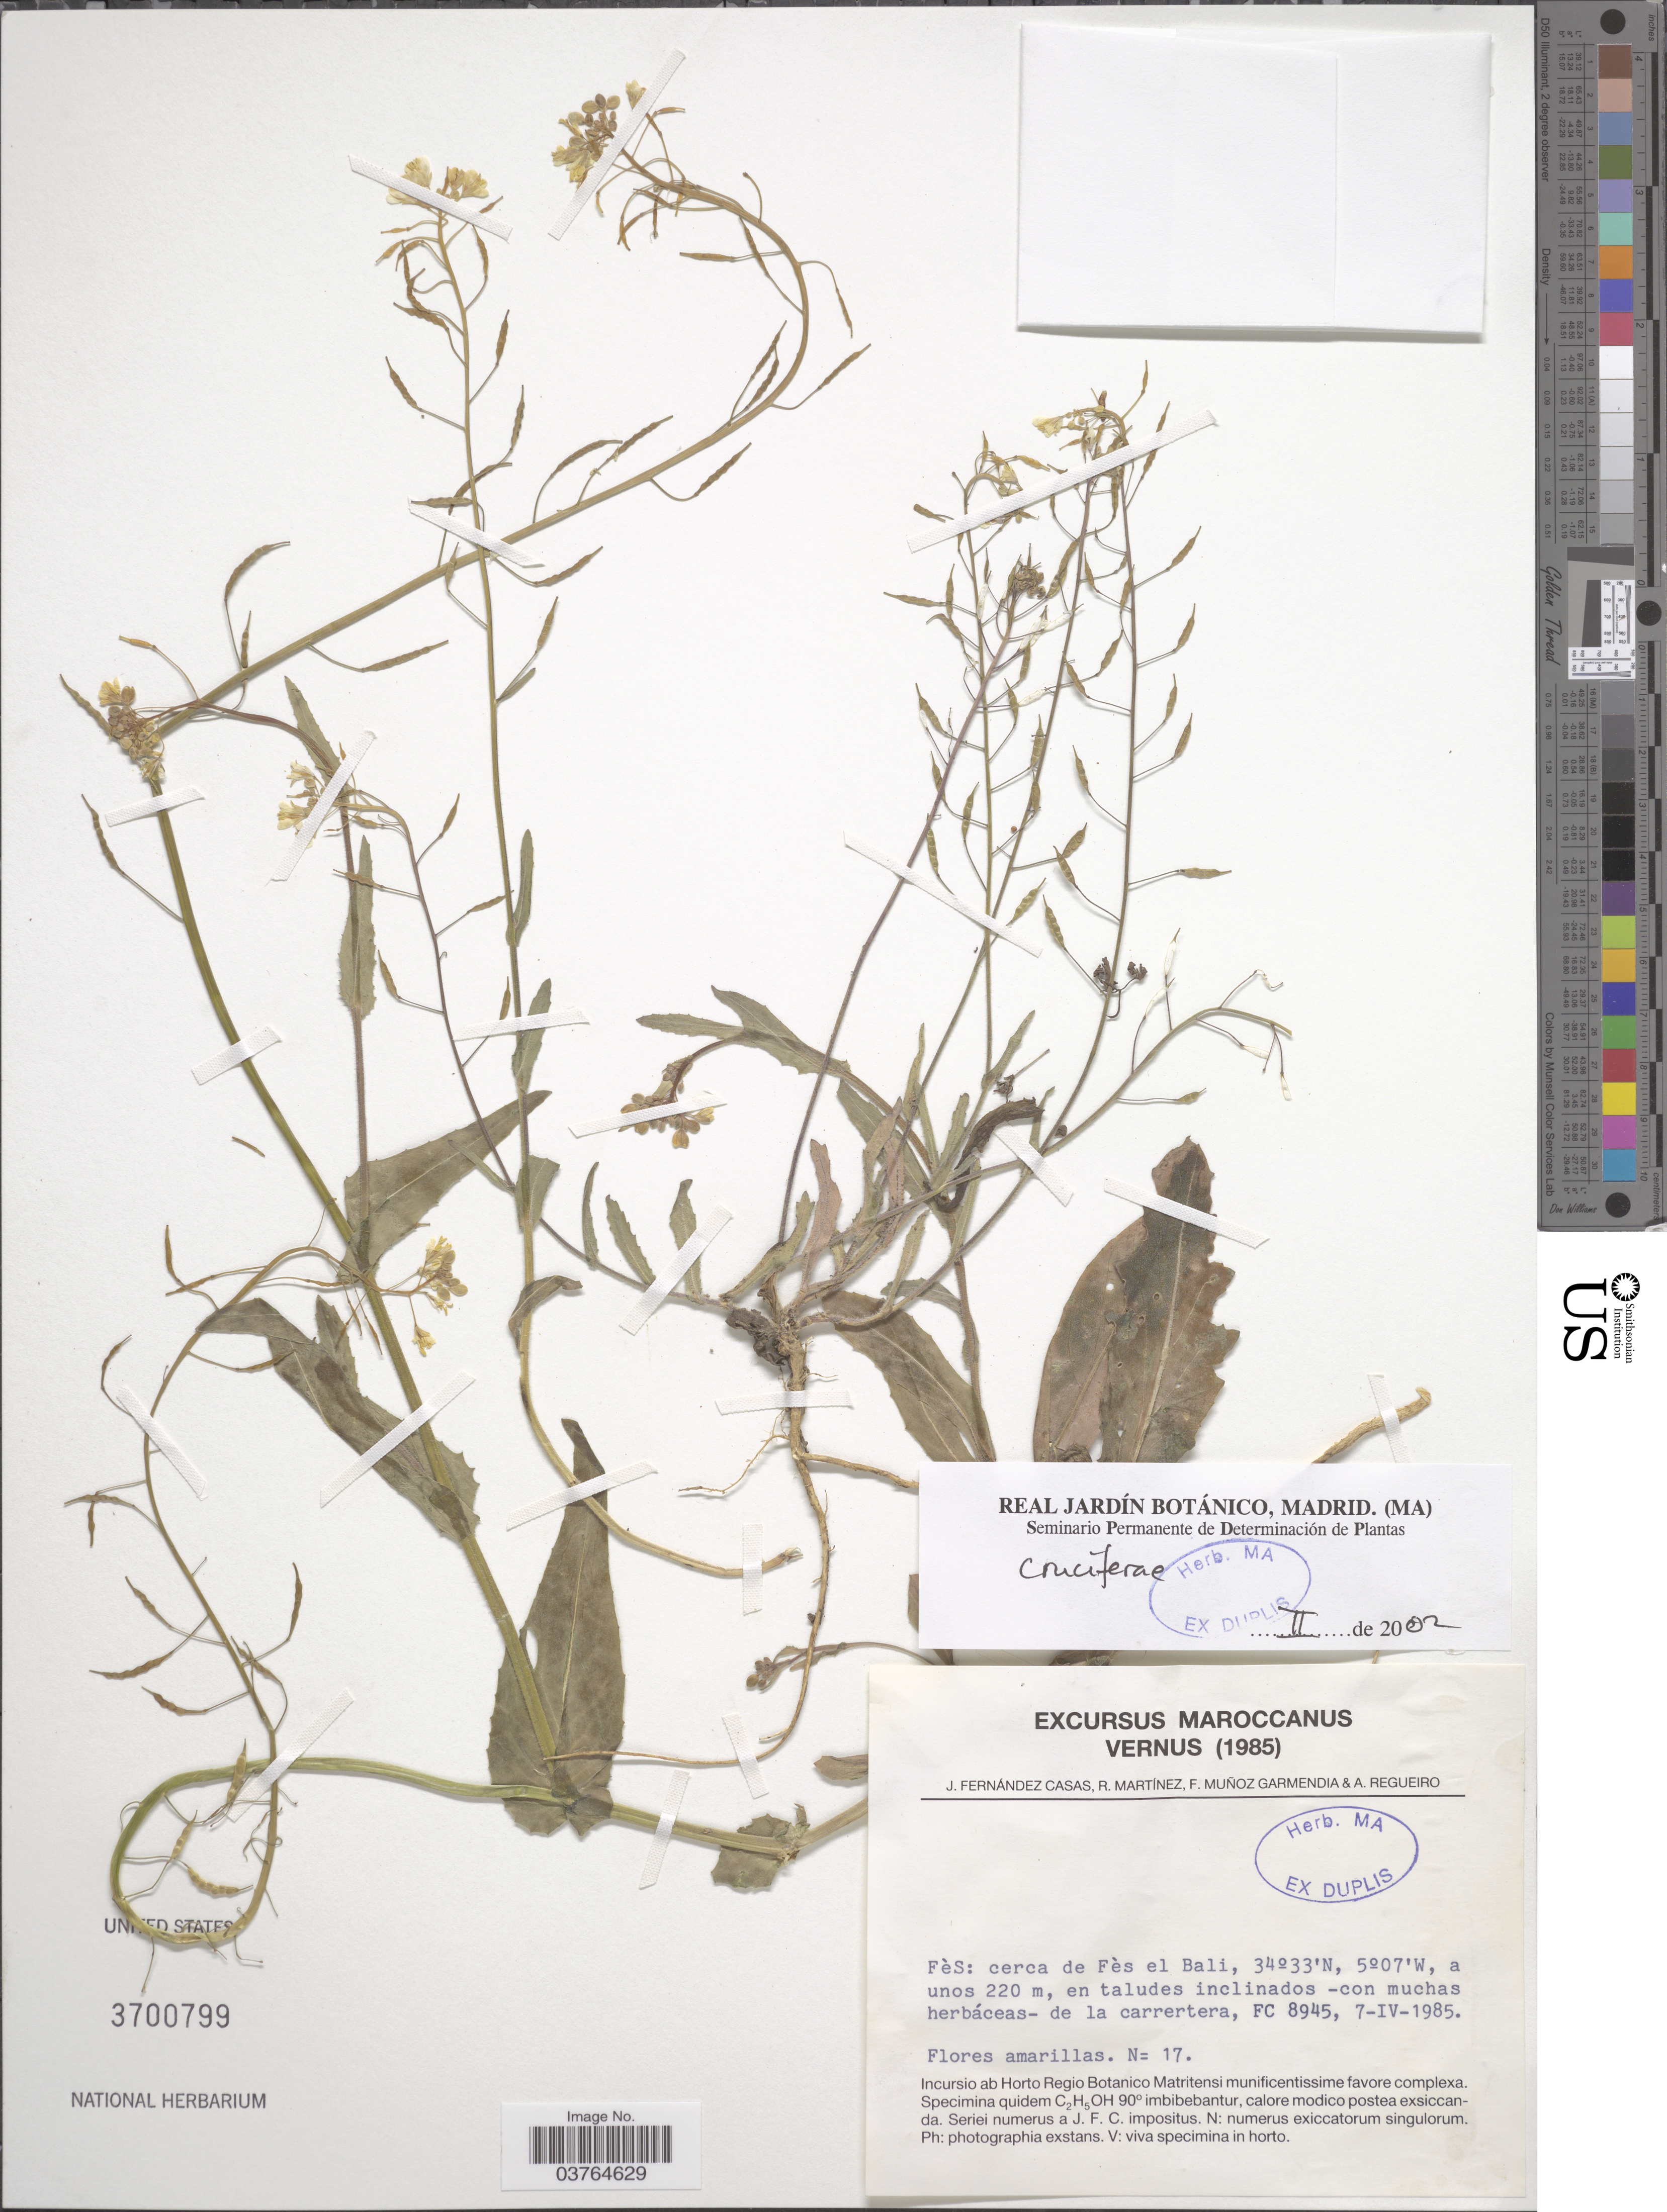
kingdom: Plantae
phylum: Tracheophyta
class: Magnoliopsida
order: Brassicales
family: Brassicaceae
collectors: J. Fernández, R. Martinez, F. Muñoz Garmendia & A. Regueiro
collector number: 17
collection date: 1985-04-07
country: Morocco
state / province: Fès-Boulemane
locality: Fès: cerca de Fès el Bali.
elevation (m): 220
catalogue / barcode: US 3700799